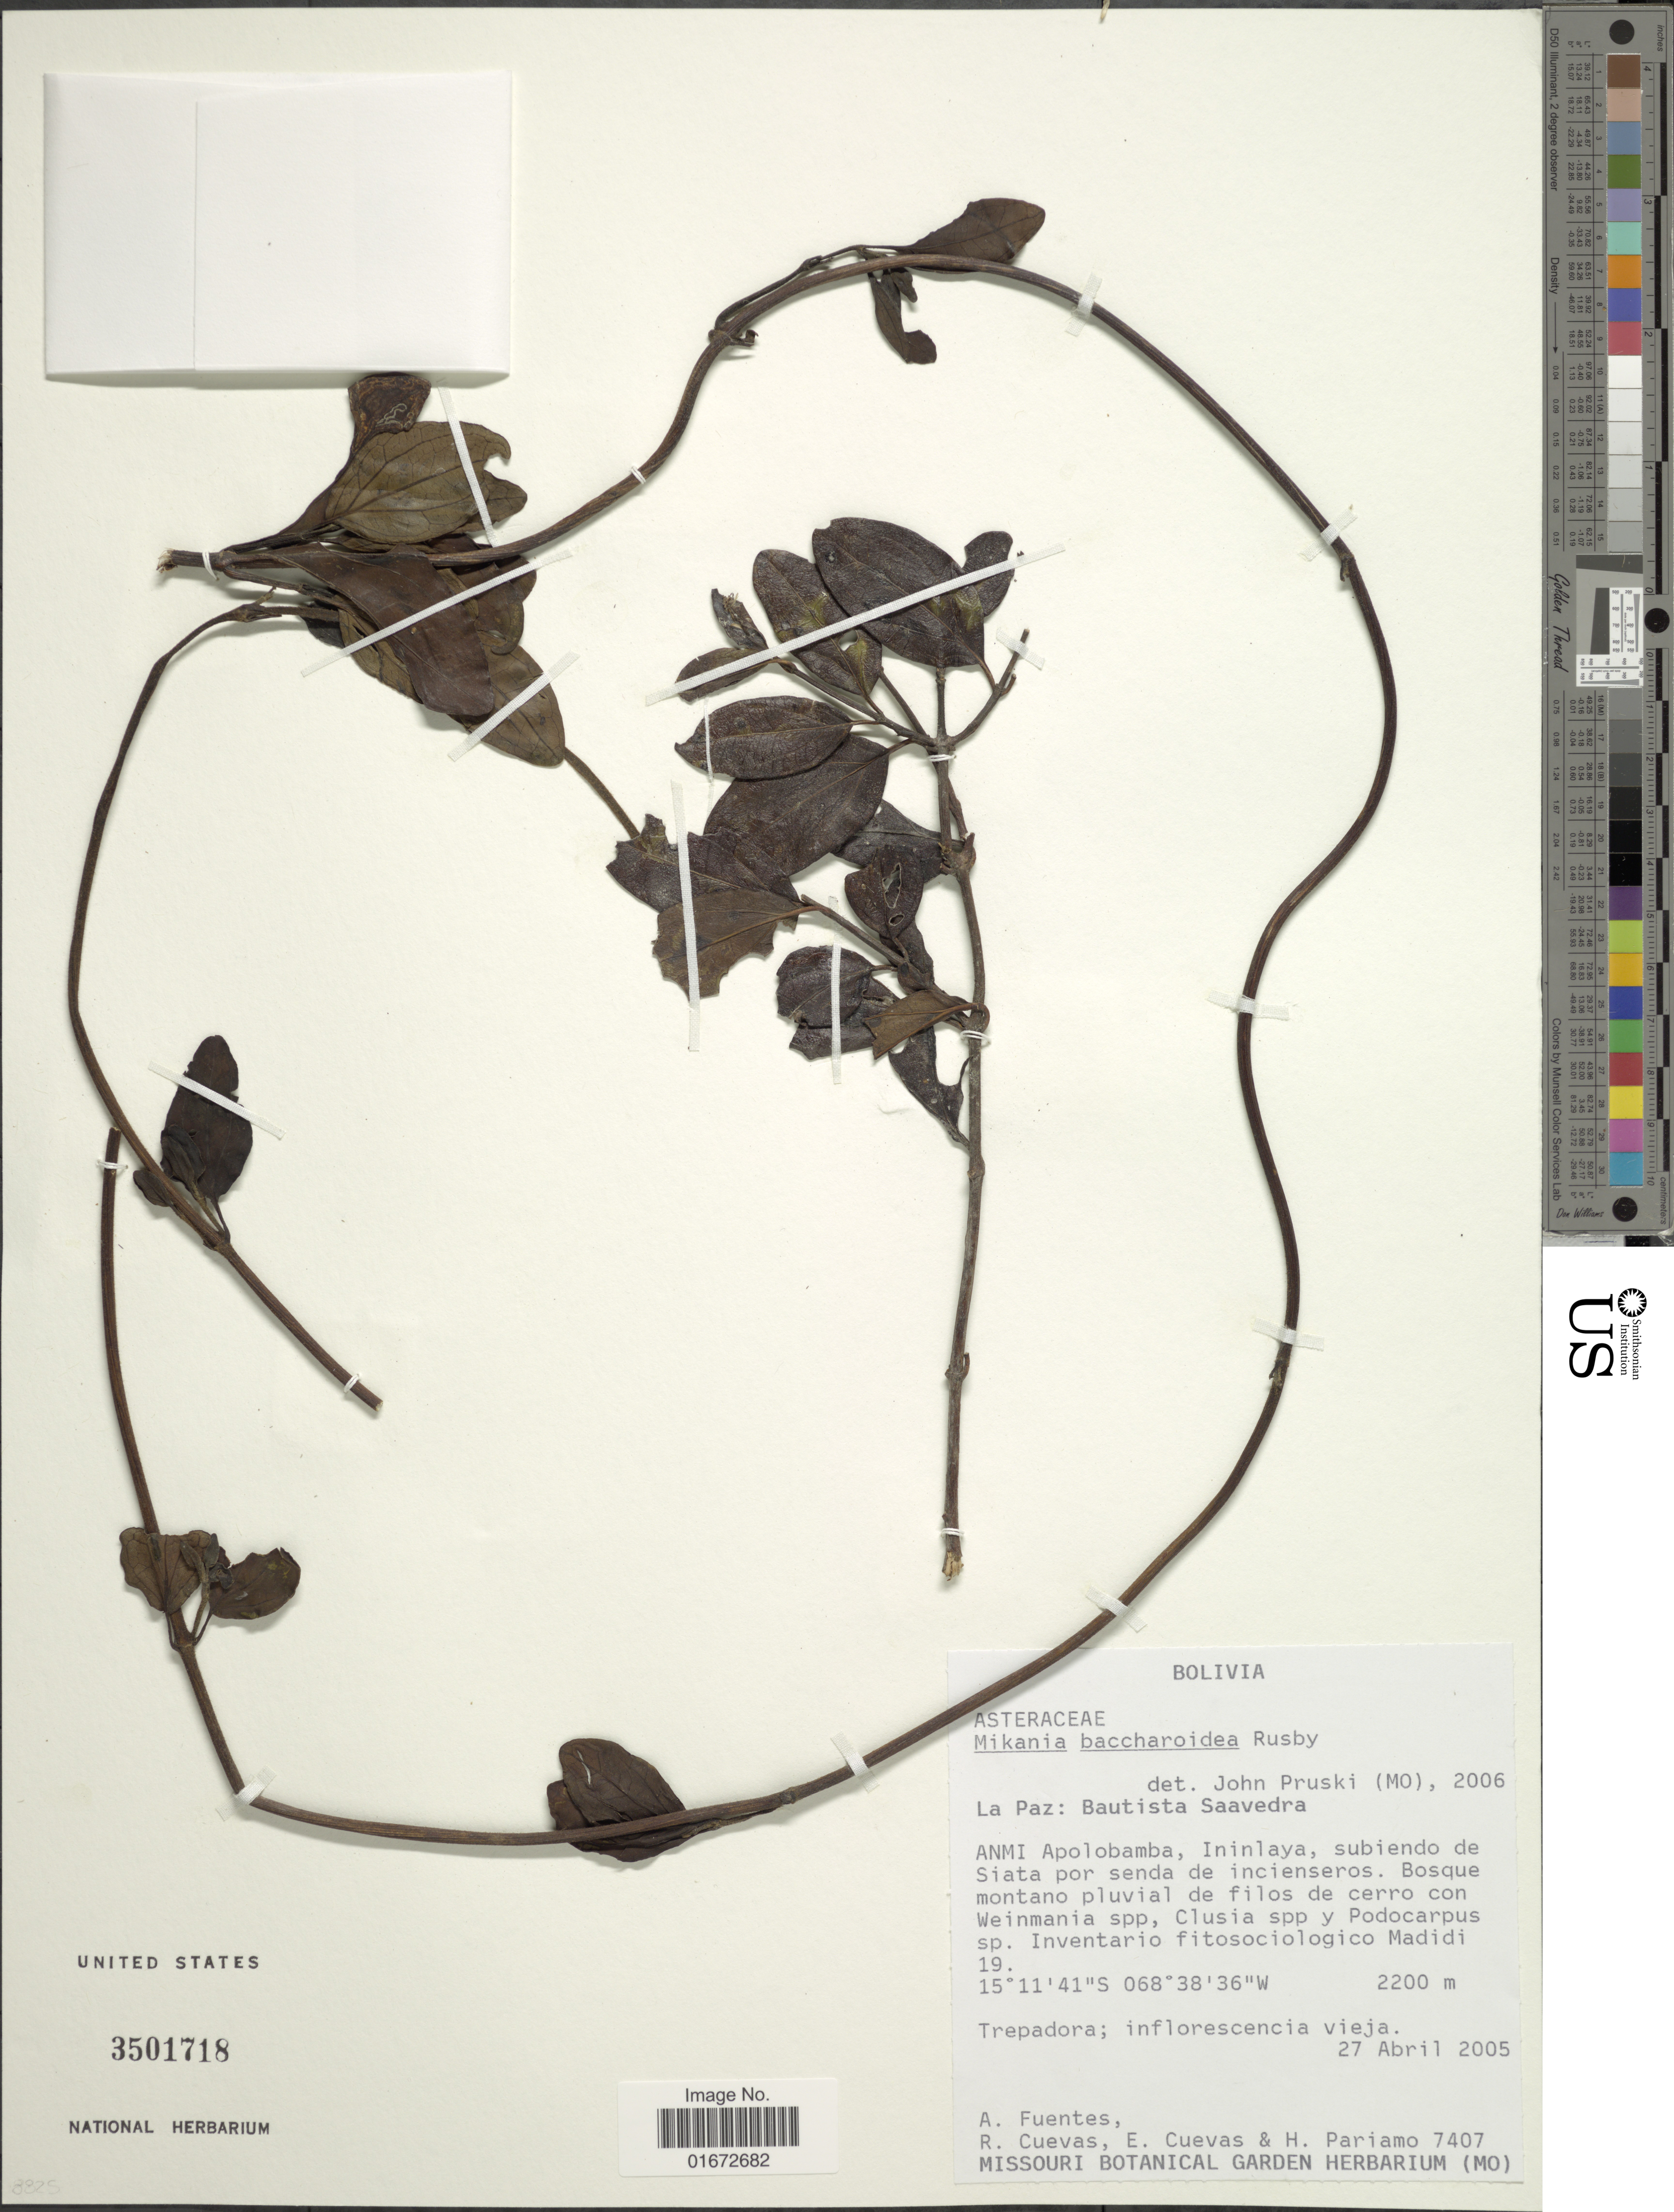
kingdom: Plantae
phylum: Tracheophyta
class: Magnoliopsida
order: Asterales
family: Asteraceae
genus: Mikania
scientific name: Mikania baccharoidea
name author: Rusby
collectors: A. Fuentes, R. Cuevas, E. Cuevas & H. Pariamo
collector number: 7407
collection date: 2005-04-27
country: Bolivia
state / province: La Paz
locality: La Paz: Bautista Saavedra. Anmi Apolobamba, Ininlaya, subiendo de Siata por senda de incienseros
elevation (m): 2200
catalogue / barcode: US 3501718